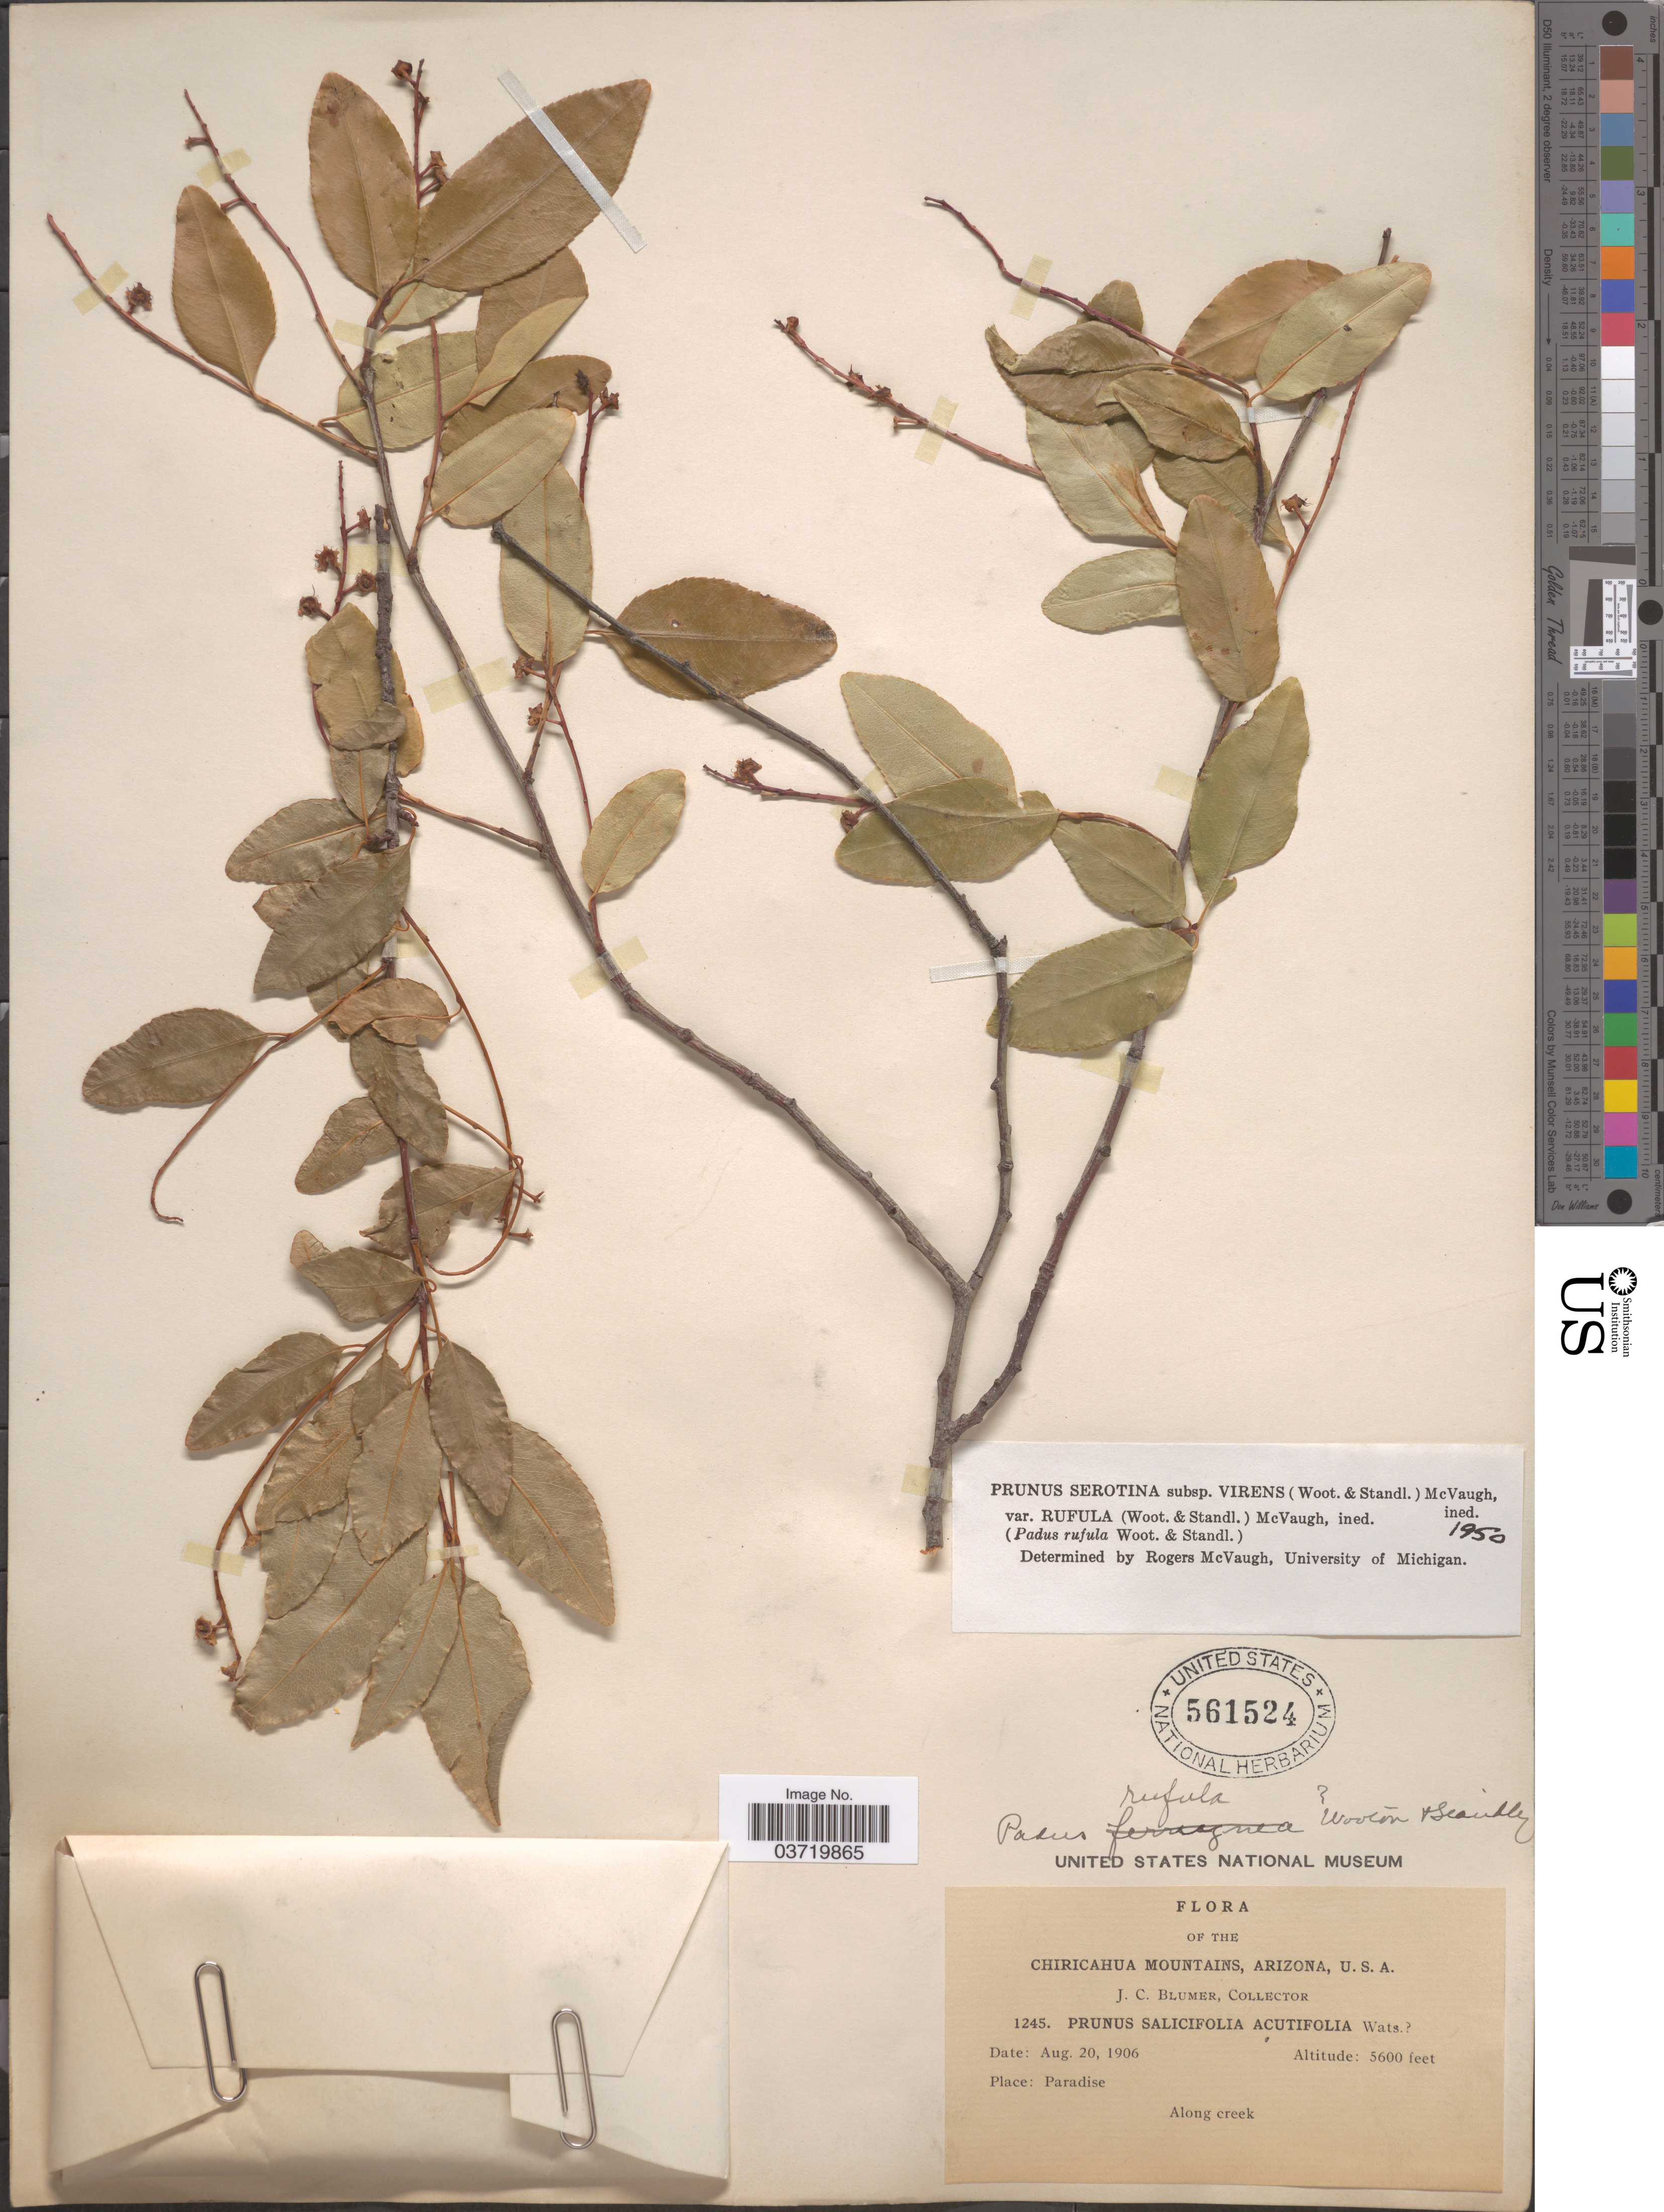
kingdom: Plantae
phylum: Tracheophyta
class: Magnoliopsida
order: Rosales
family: Rosaceae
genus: Prunus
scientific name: Prunus serotina var. rufula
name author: (Wooton & Standl.) McVaugh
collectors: J. C. Blumer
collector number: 1245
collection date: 1906-08-20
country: United States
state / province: Arizona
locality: Chiricahua Mountains. Paradise. Along creek.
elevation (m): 1707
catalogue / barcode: US 561524